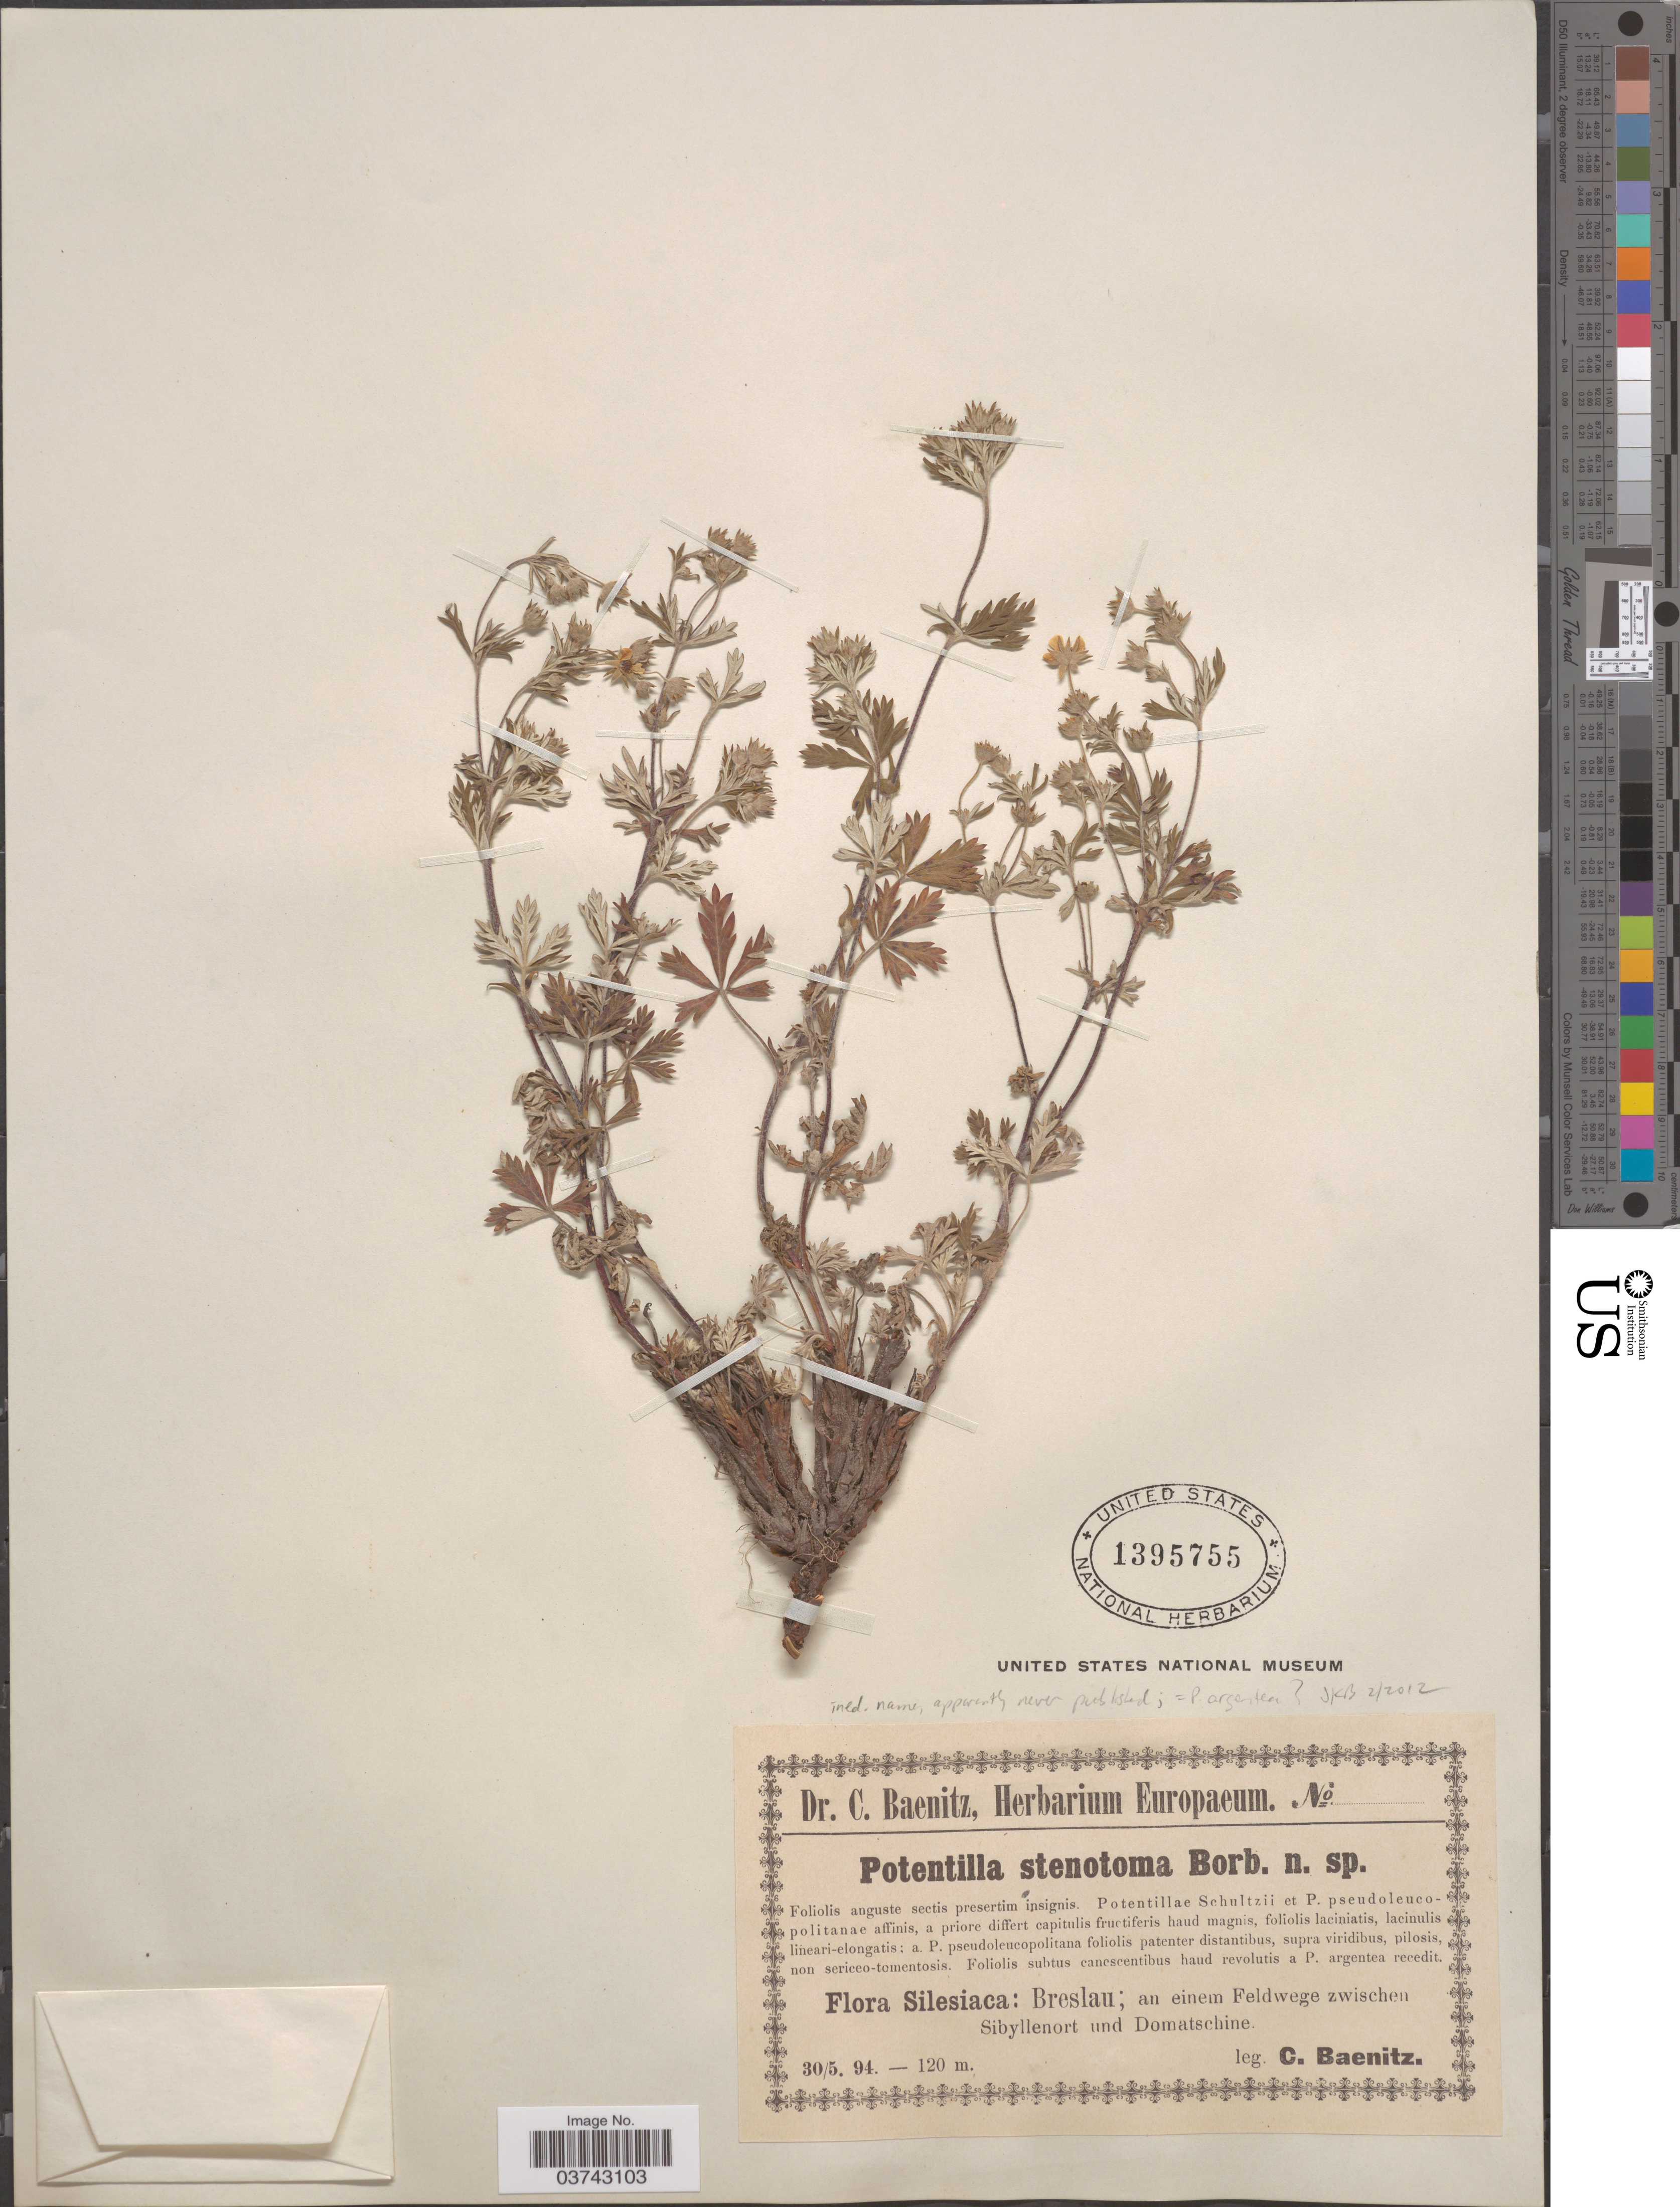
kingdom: Plantae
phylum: Tracheophyta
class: Magnoliopsida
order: Rosales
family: Rosaceae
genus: Potentilla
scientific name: Potentilla sp.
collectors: C. G. Baenitz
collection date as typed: Transcribed d/m/y: 30/5/94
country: Poland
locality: Silesiaca: Breslau; an einem Feldwege zwischen Sibyllenort und Domatschine.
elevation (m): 120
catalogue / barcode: US 1395755